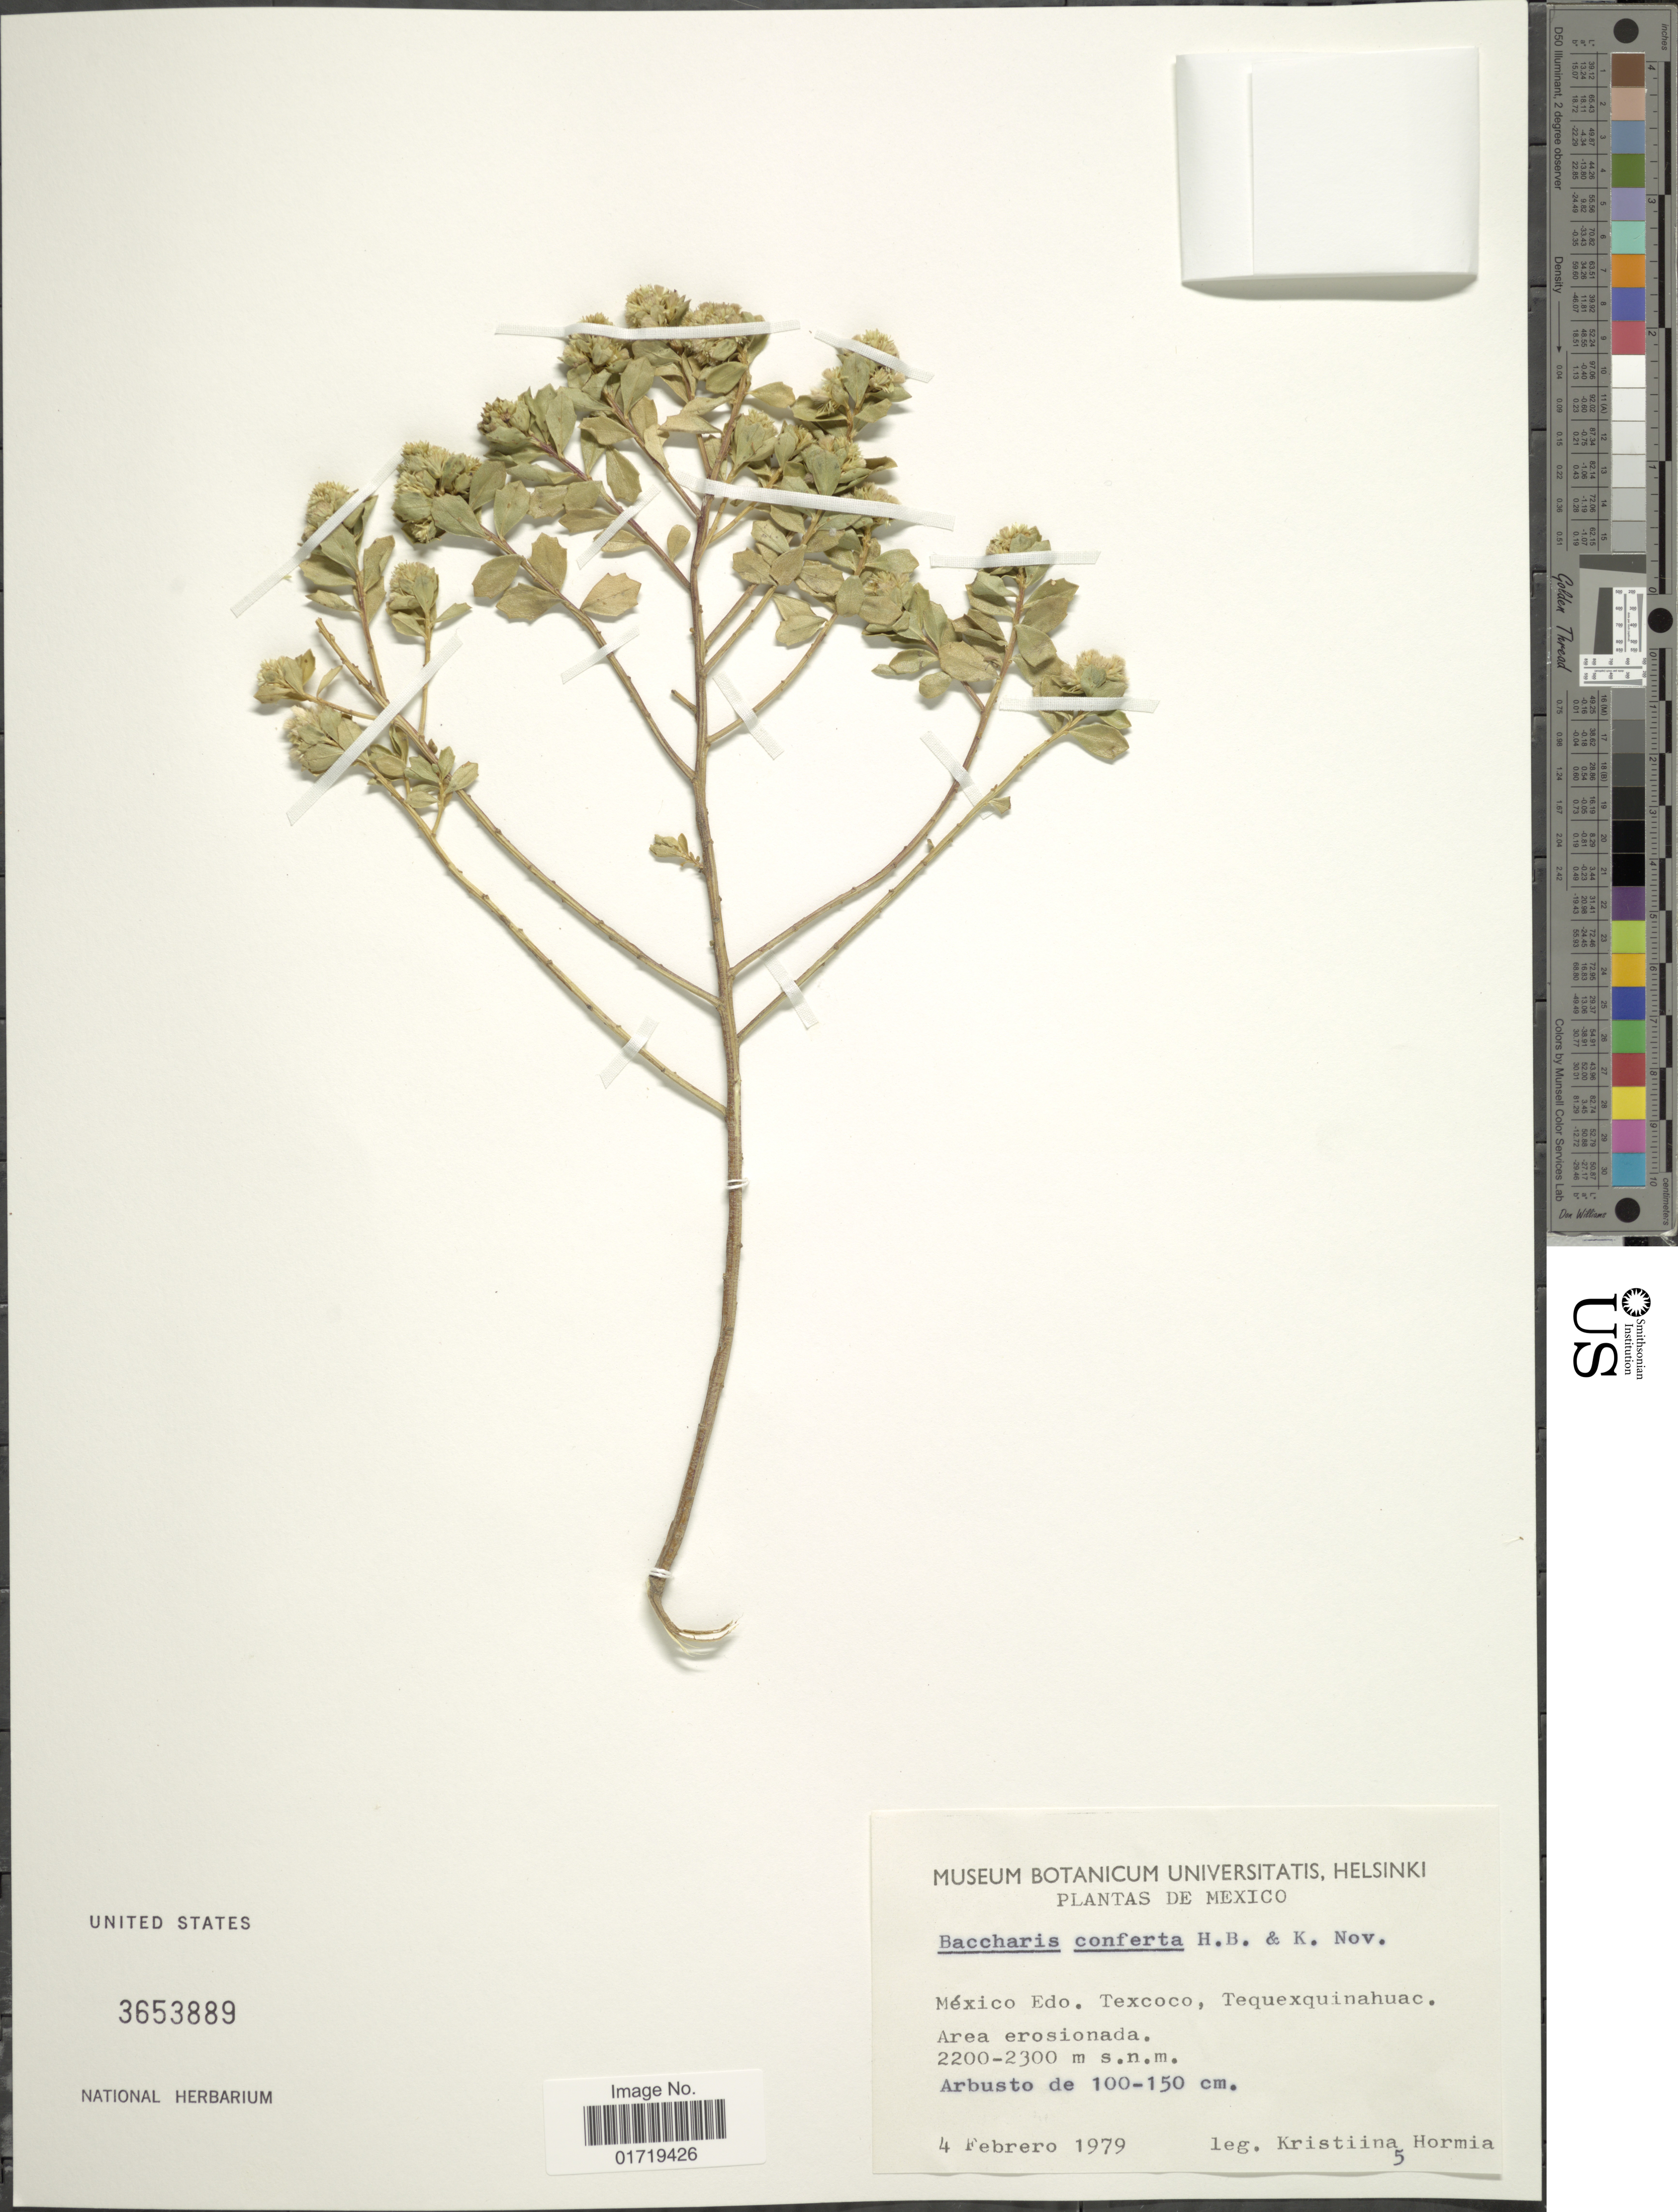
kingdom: Plantae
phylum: Tracheophyta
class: Magnoliopsida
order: Asterales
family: Asteraceae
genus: Baccharis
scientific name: Baccharis conferta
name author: Kunth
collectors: K. Hormia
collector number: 5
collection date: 1979-02-04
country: Mexico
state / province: México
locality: Mexico Edo., Texcoco, Tequexquinahuac', Area erosionadia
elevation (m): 2200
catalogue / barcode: US 3653889